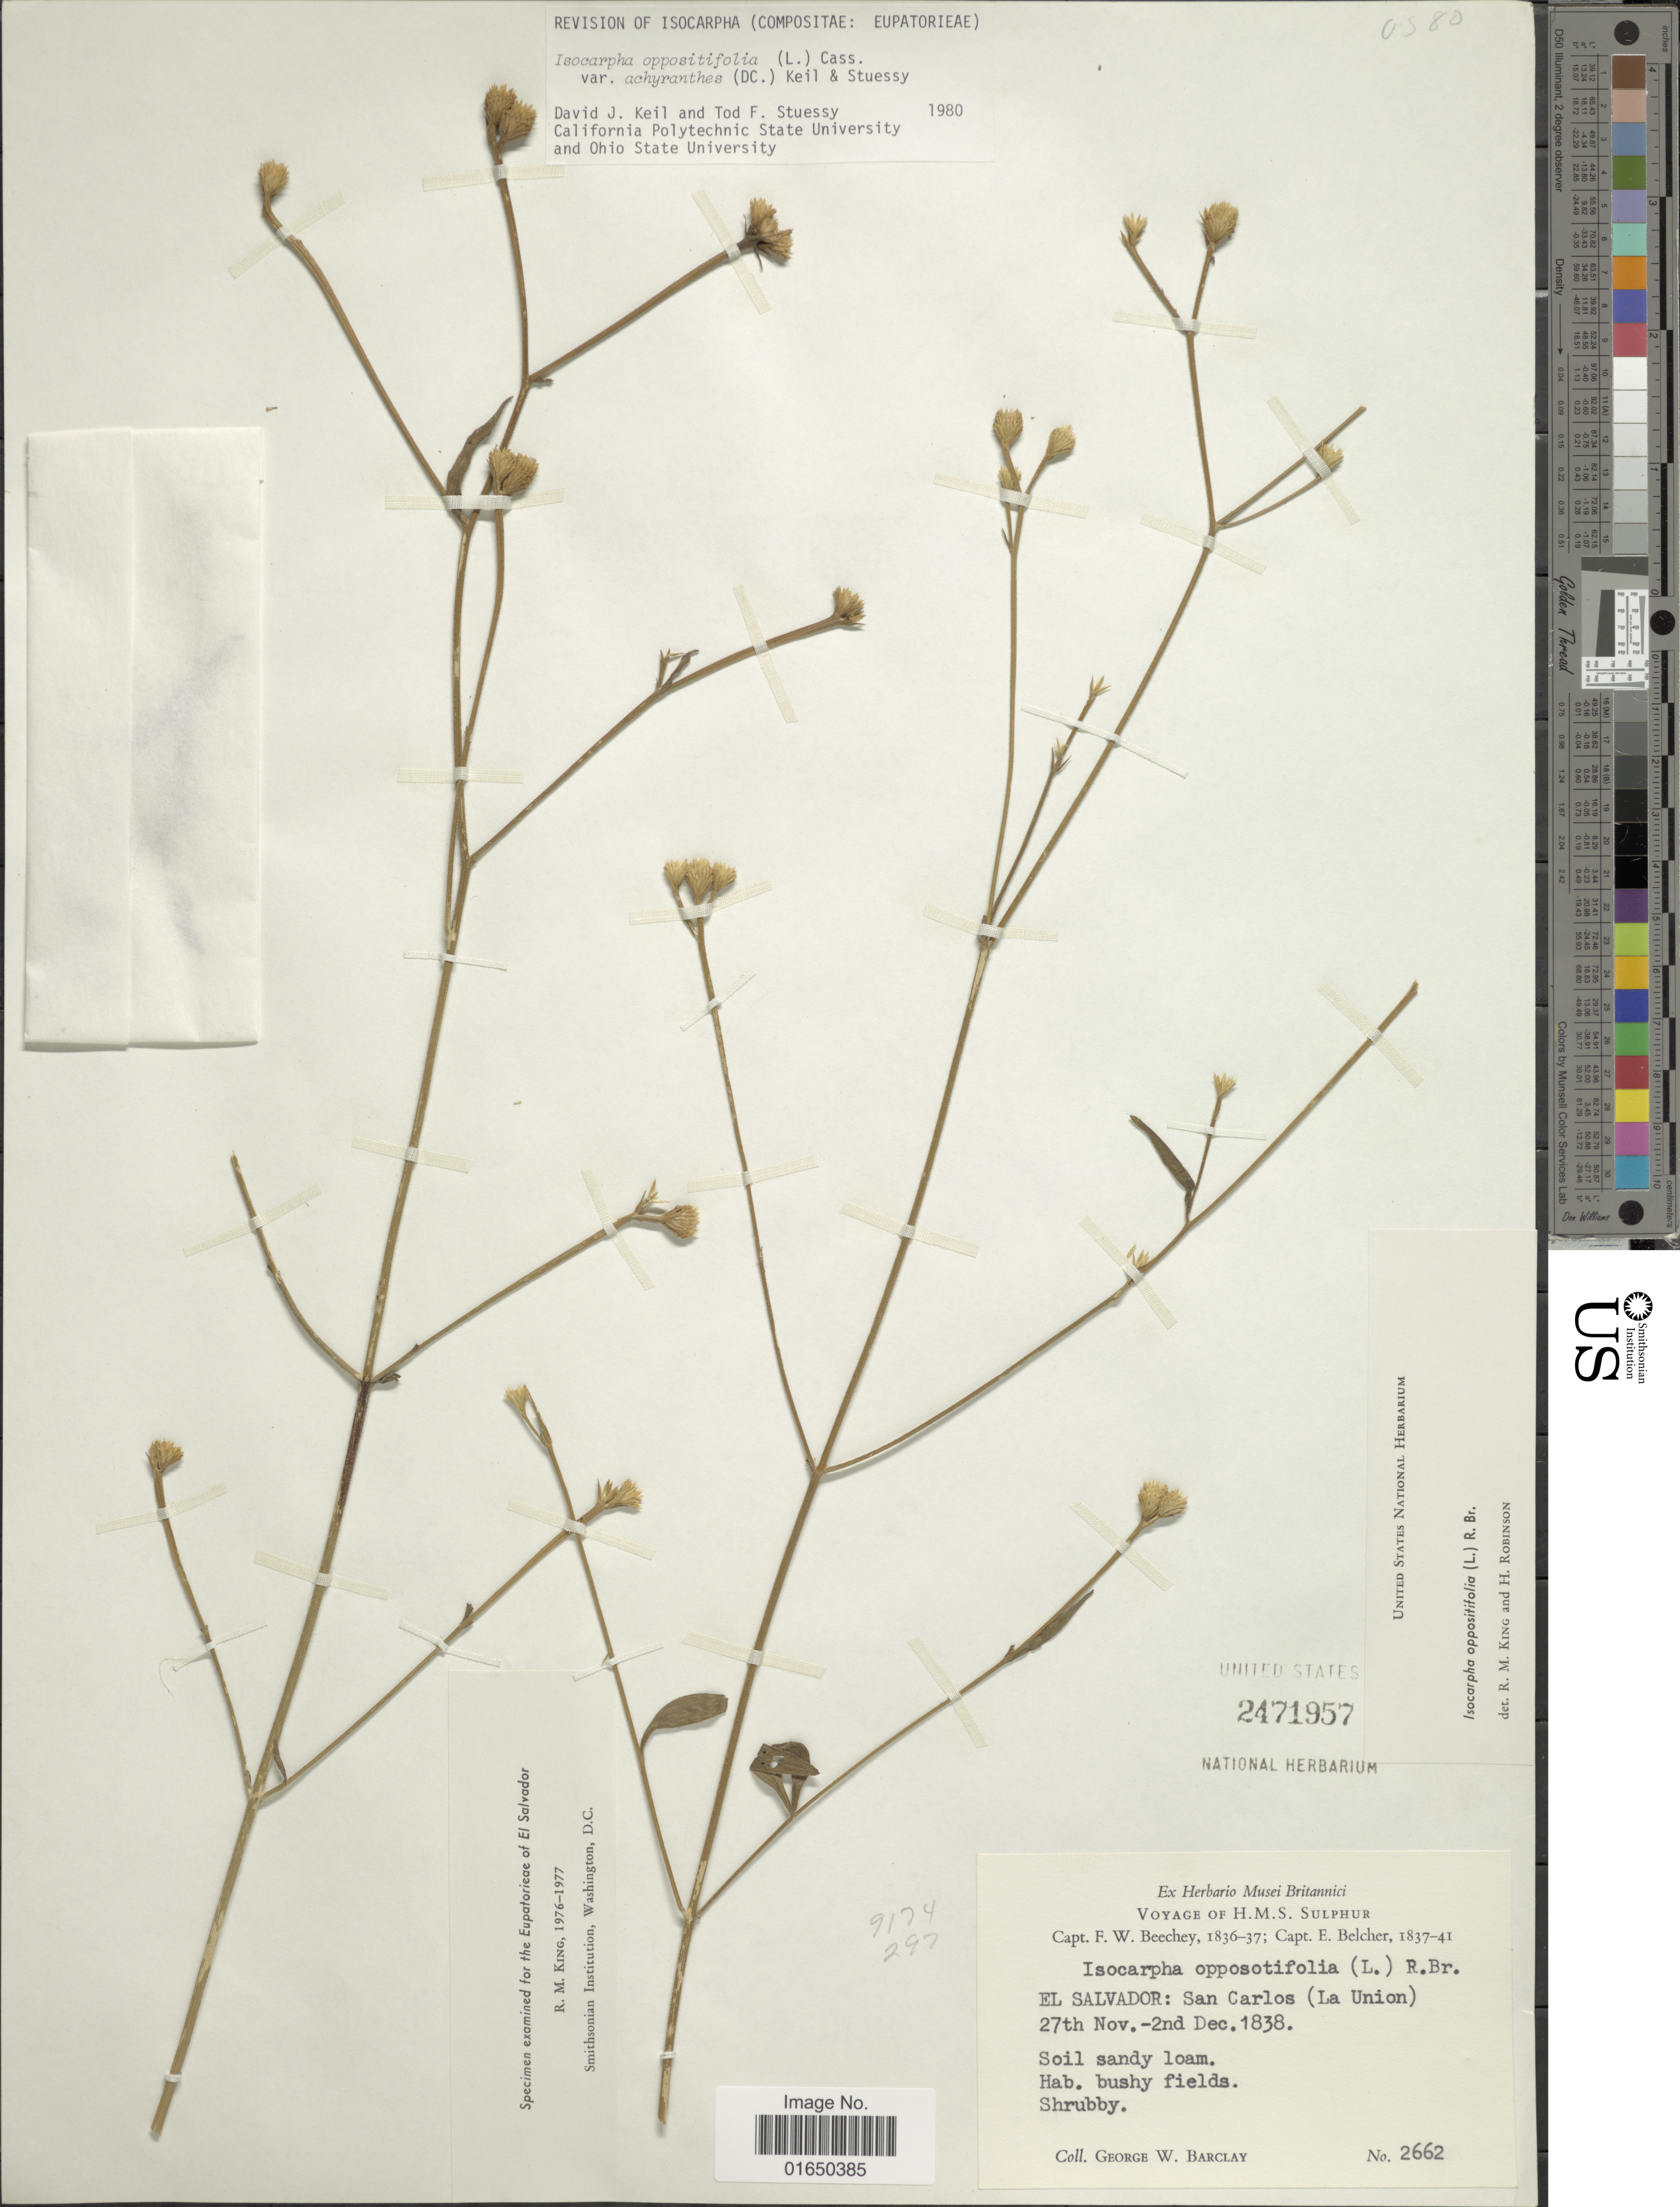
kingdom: Plantae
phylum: Tracheophyta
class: Magnoliopsida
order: Asterales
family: Asteraceae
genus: Isocarpha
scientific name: Isocarpha oppositifolia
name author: (L.) Cass.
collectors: G. W. Barclay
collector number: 2662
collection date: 1838-11-27/1838-12-02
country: El Salvador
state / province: La Union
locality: San Carlos (La Union)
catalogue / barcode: US 2471957